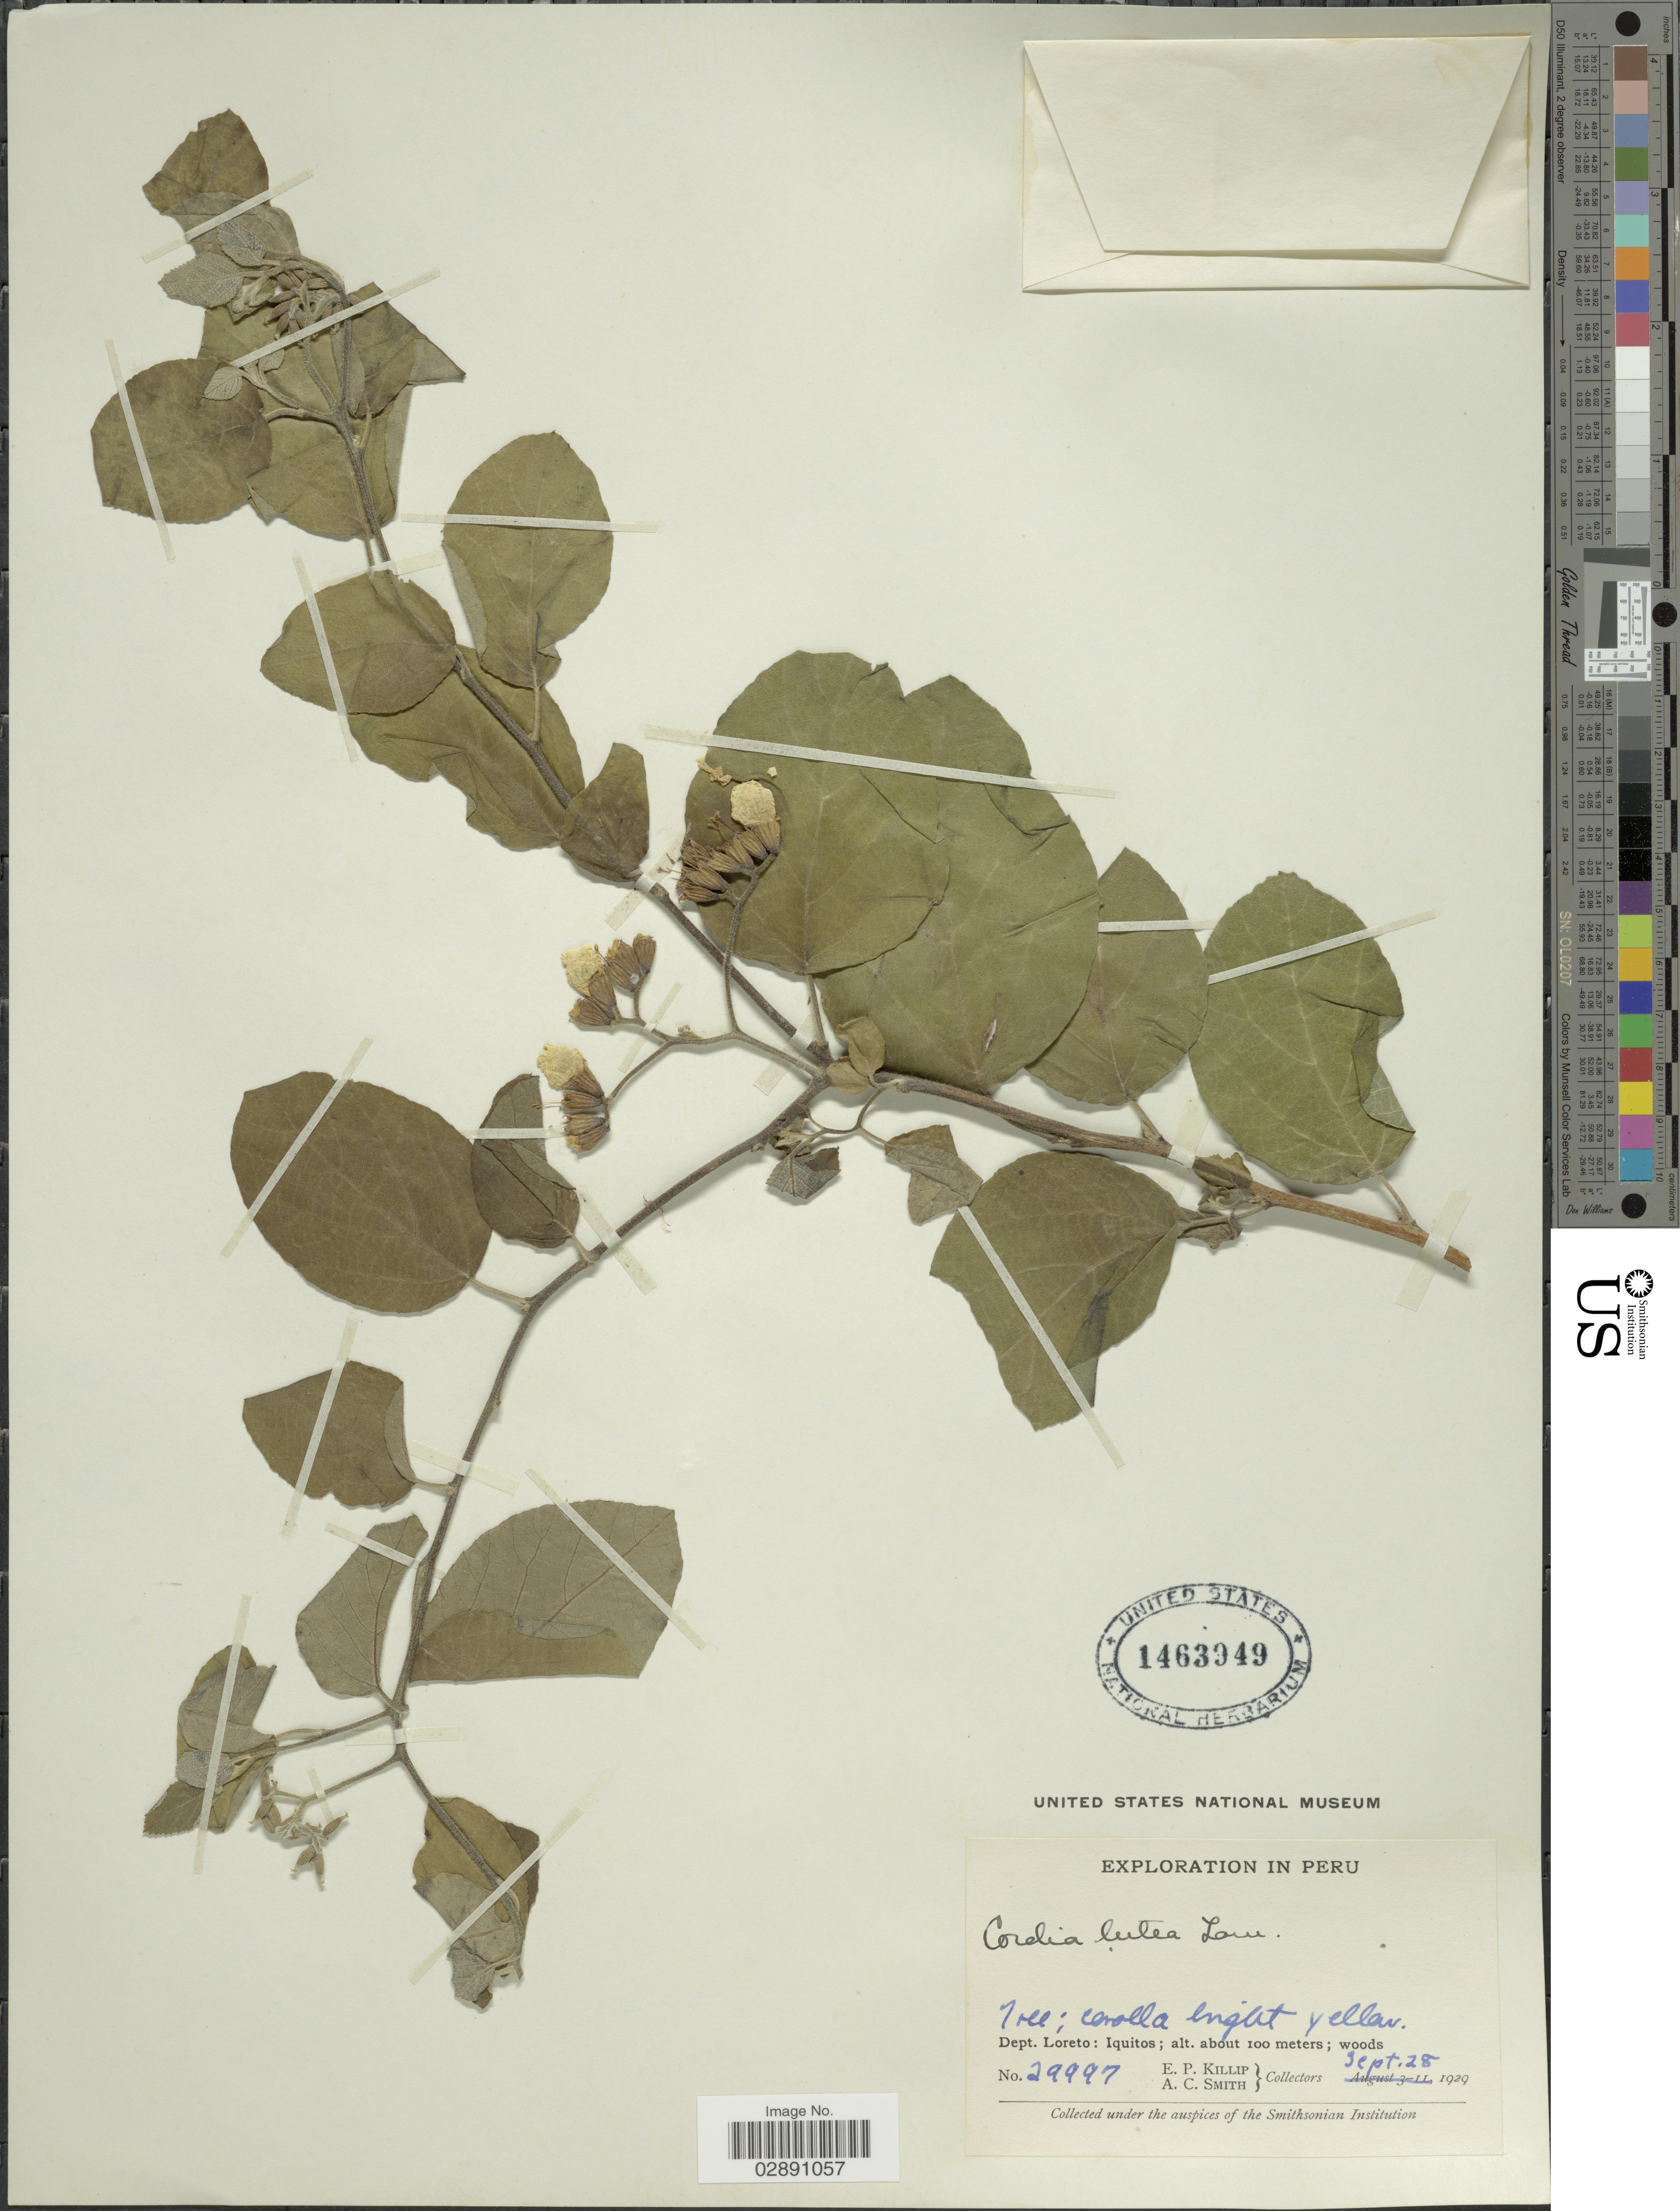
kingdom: Plantae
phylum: Tracheophyta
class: Magnoliopsida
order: Boraginales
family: Cordiaceae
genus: Cordia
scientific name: Cordia lutea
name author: Lam.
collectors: E. P. Killip & A. C. Smith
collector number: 29997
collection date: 1929-09-28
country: Peru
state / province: Loreto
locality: Dept. Loreto: Iquitos.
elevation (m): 100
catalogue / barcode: US 1463949